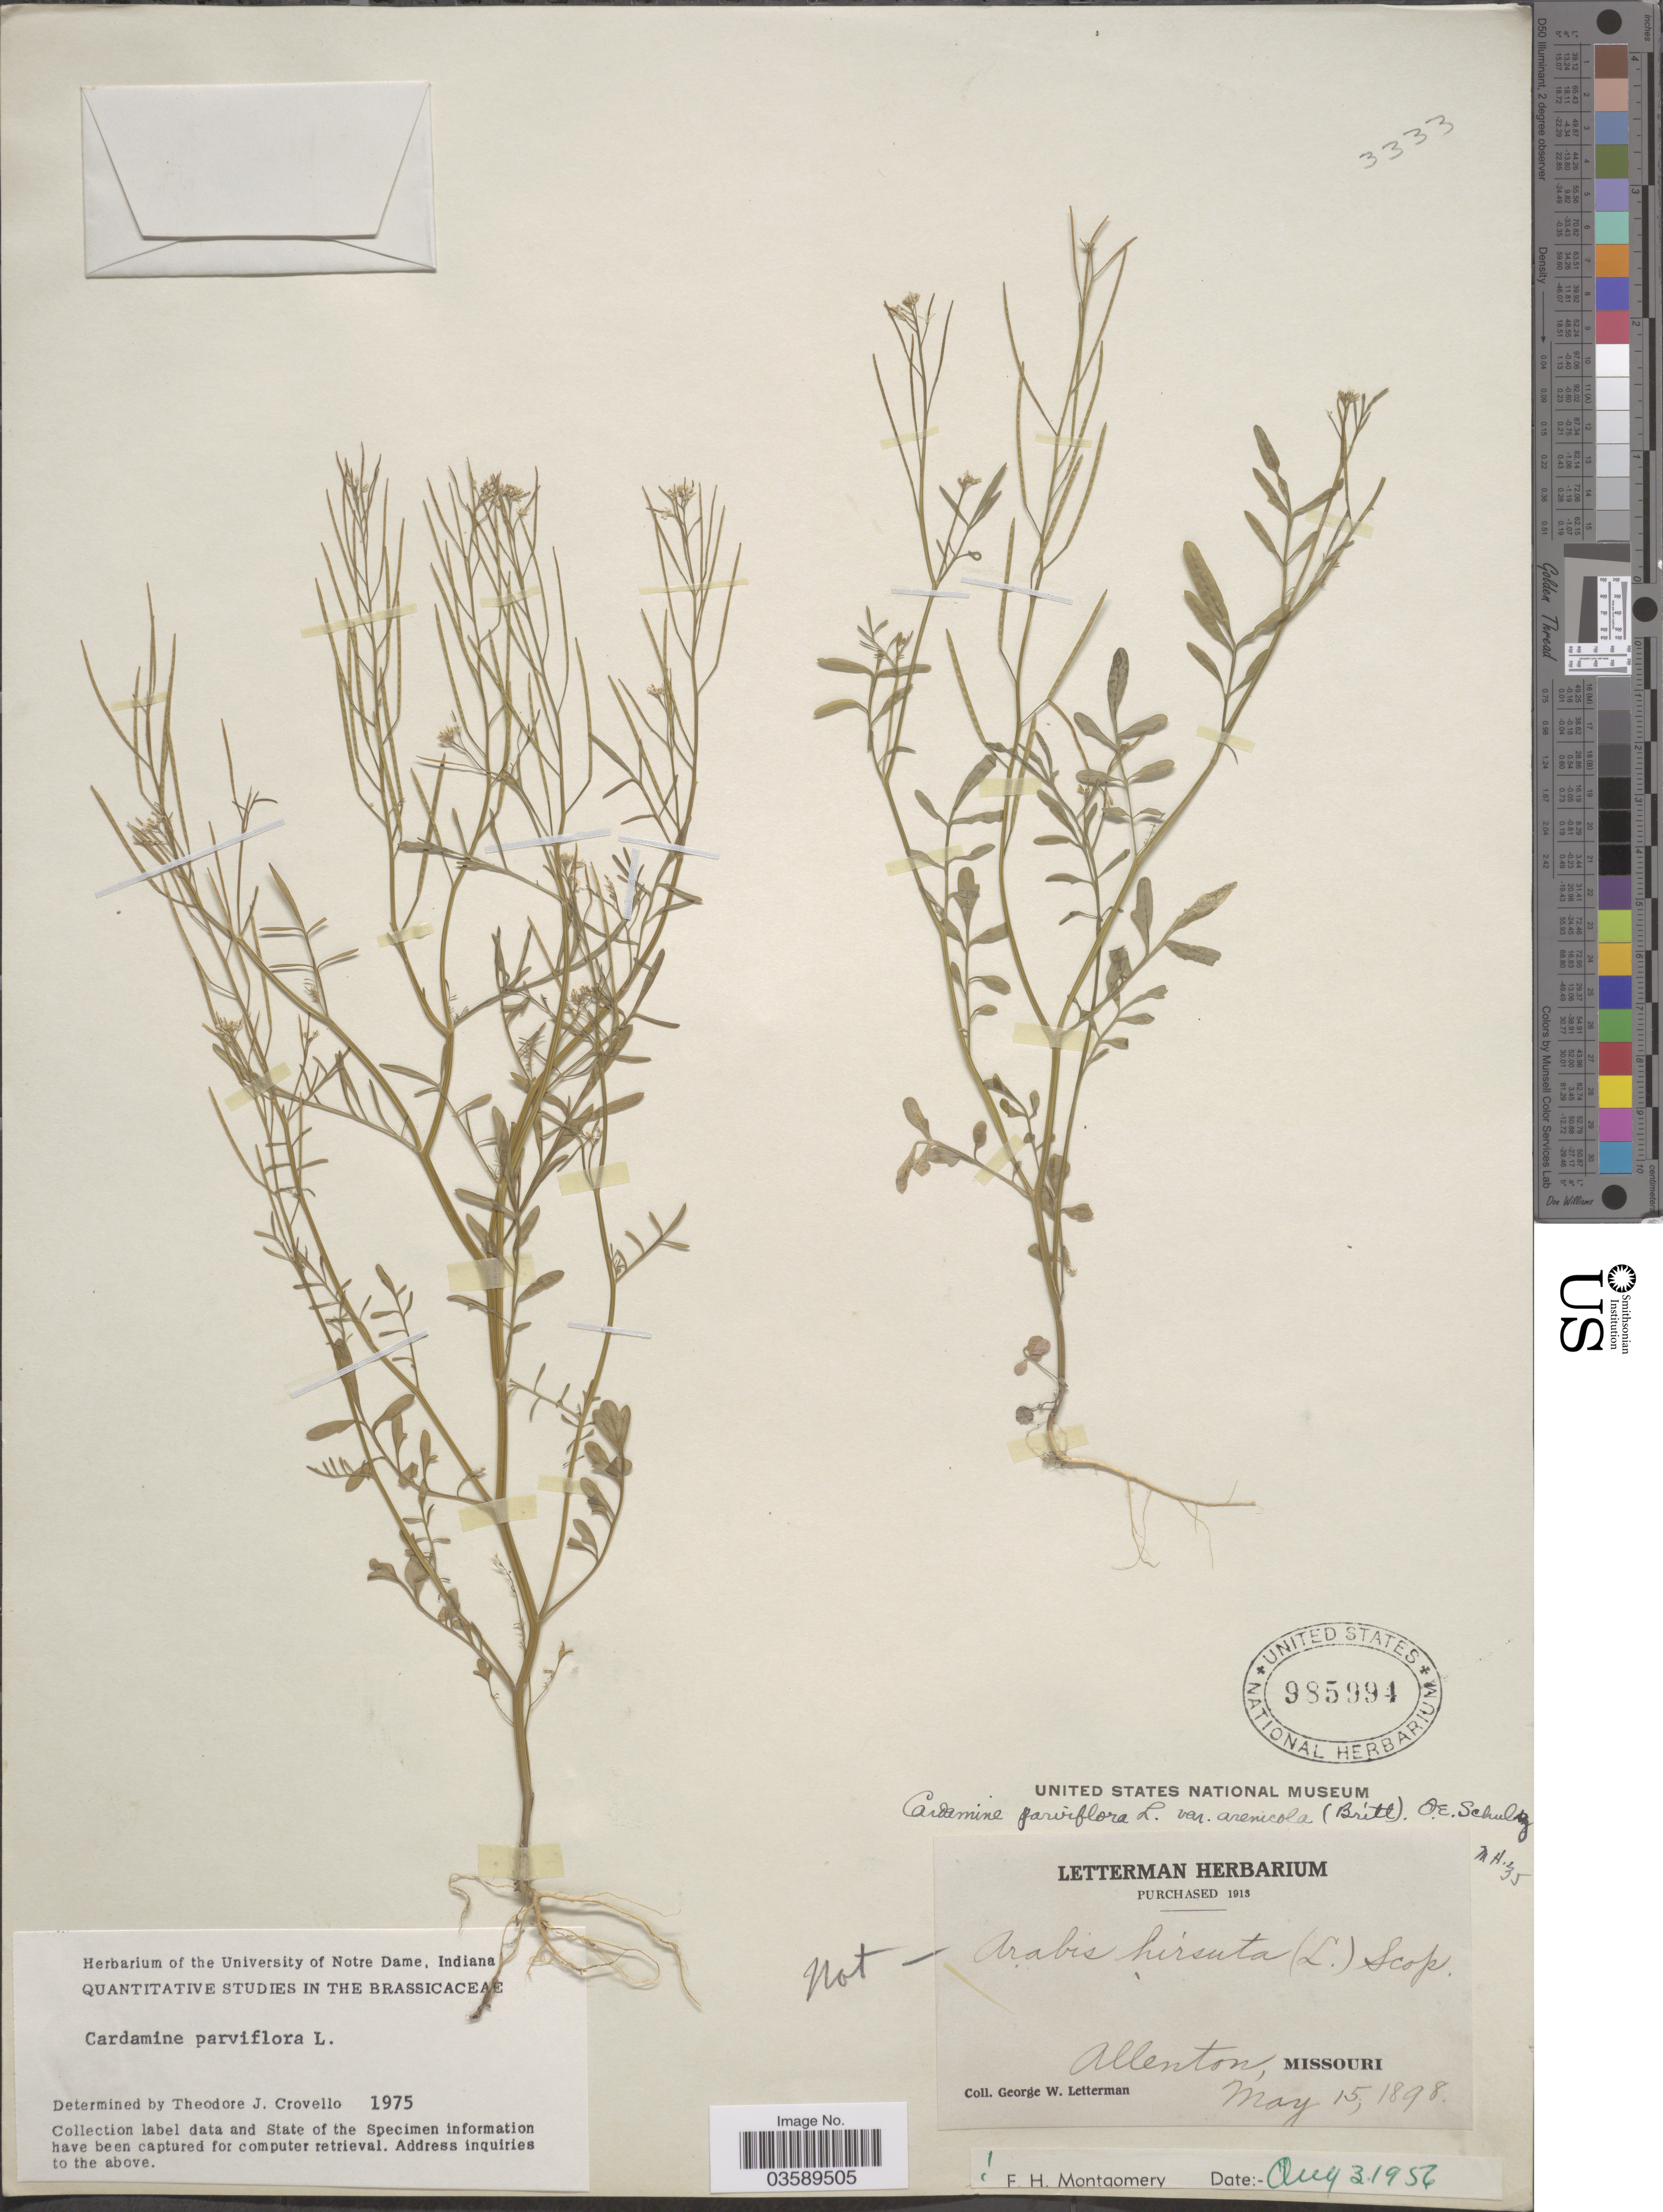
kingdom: Plantae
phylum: Tracheophyta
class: Magnoliopsida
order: Brassicales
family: Brassicaceae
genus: Cardamine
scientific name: Cardamine parviflora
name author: L.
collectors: G. W. Letterman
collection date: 1898-05-15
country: United States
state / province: Missouri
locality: Allenton.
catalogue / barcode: US 985994